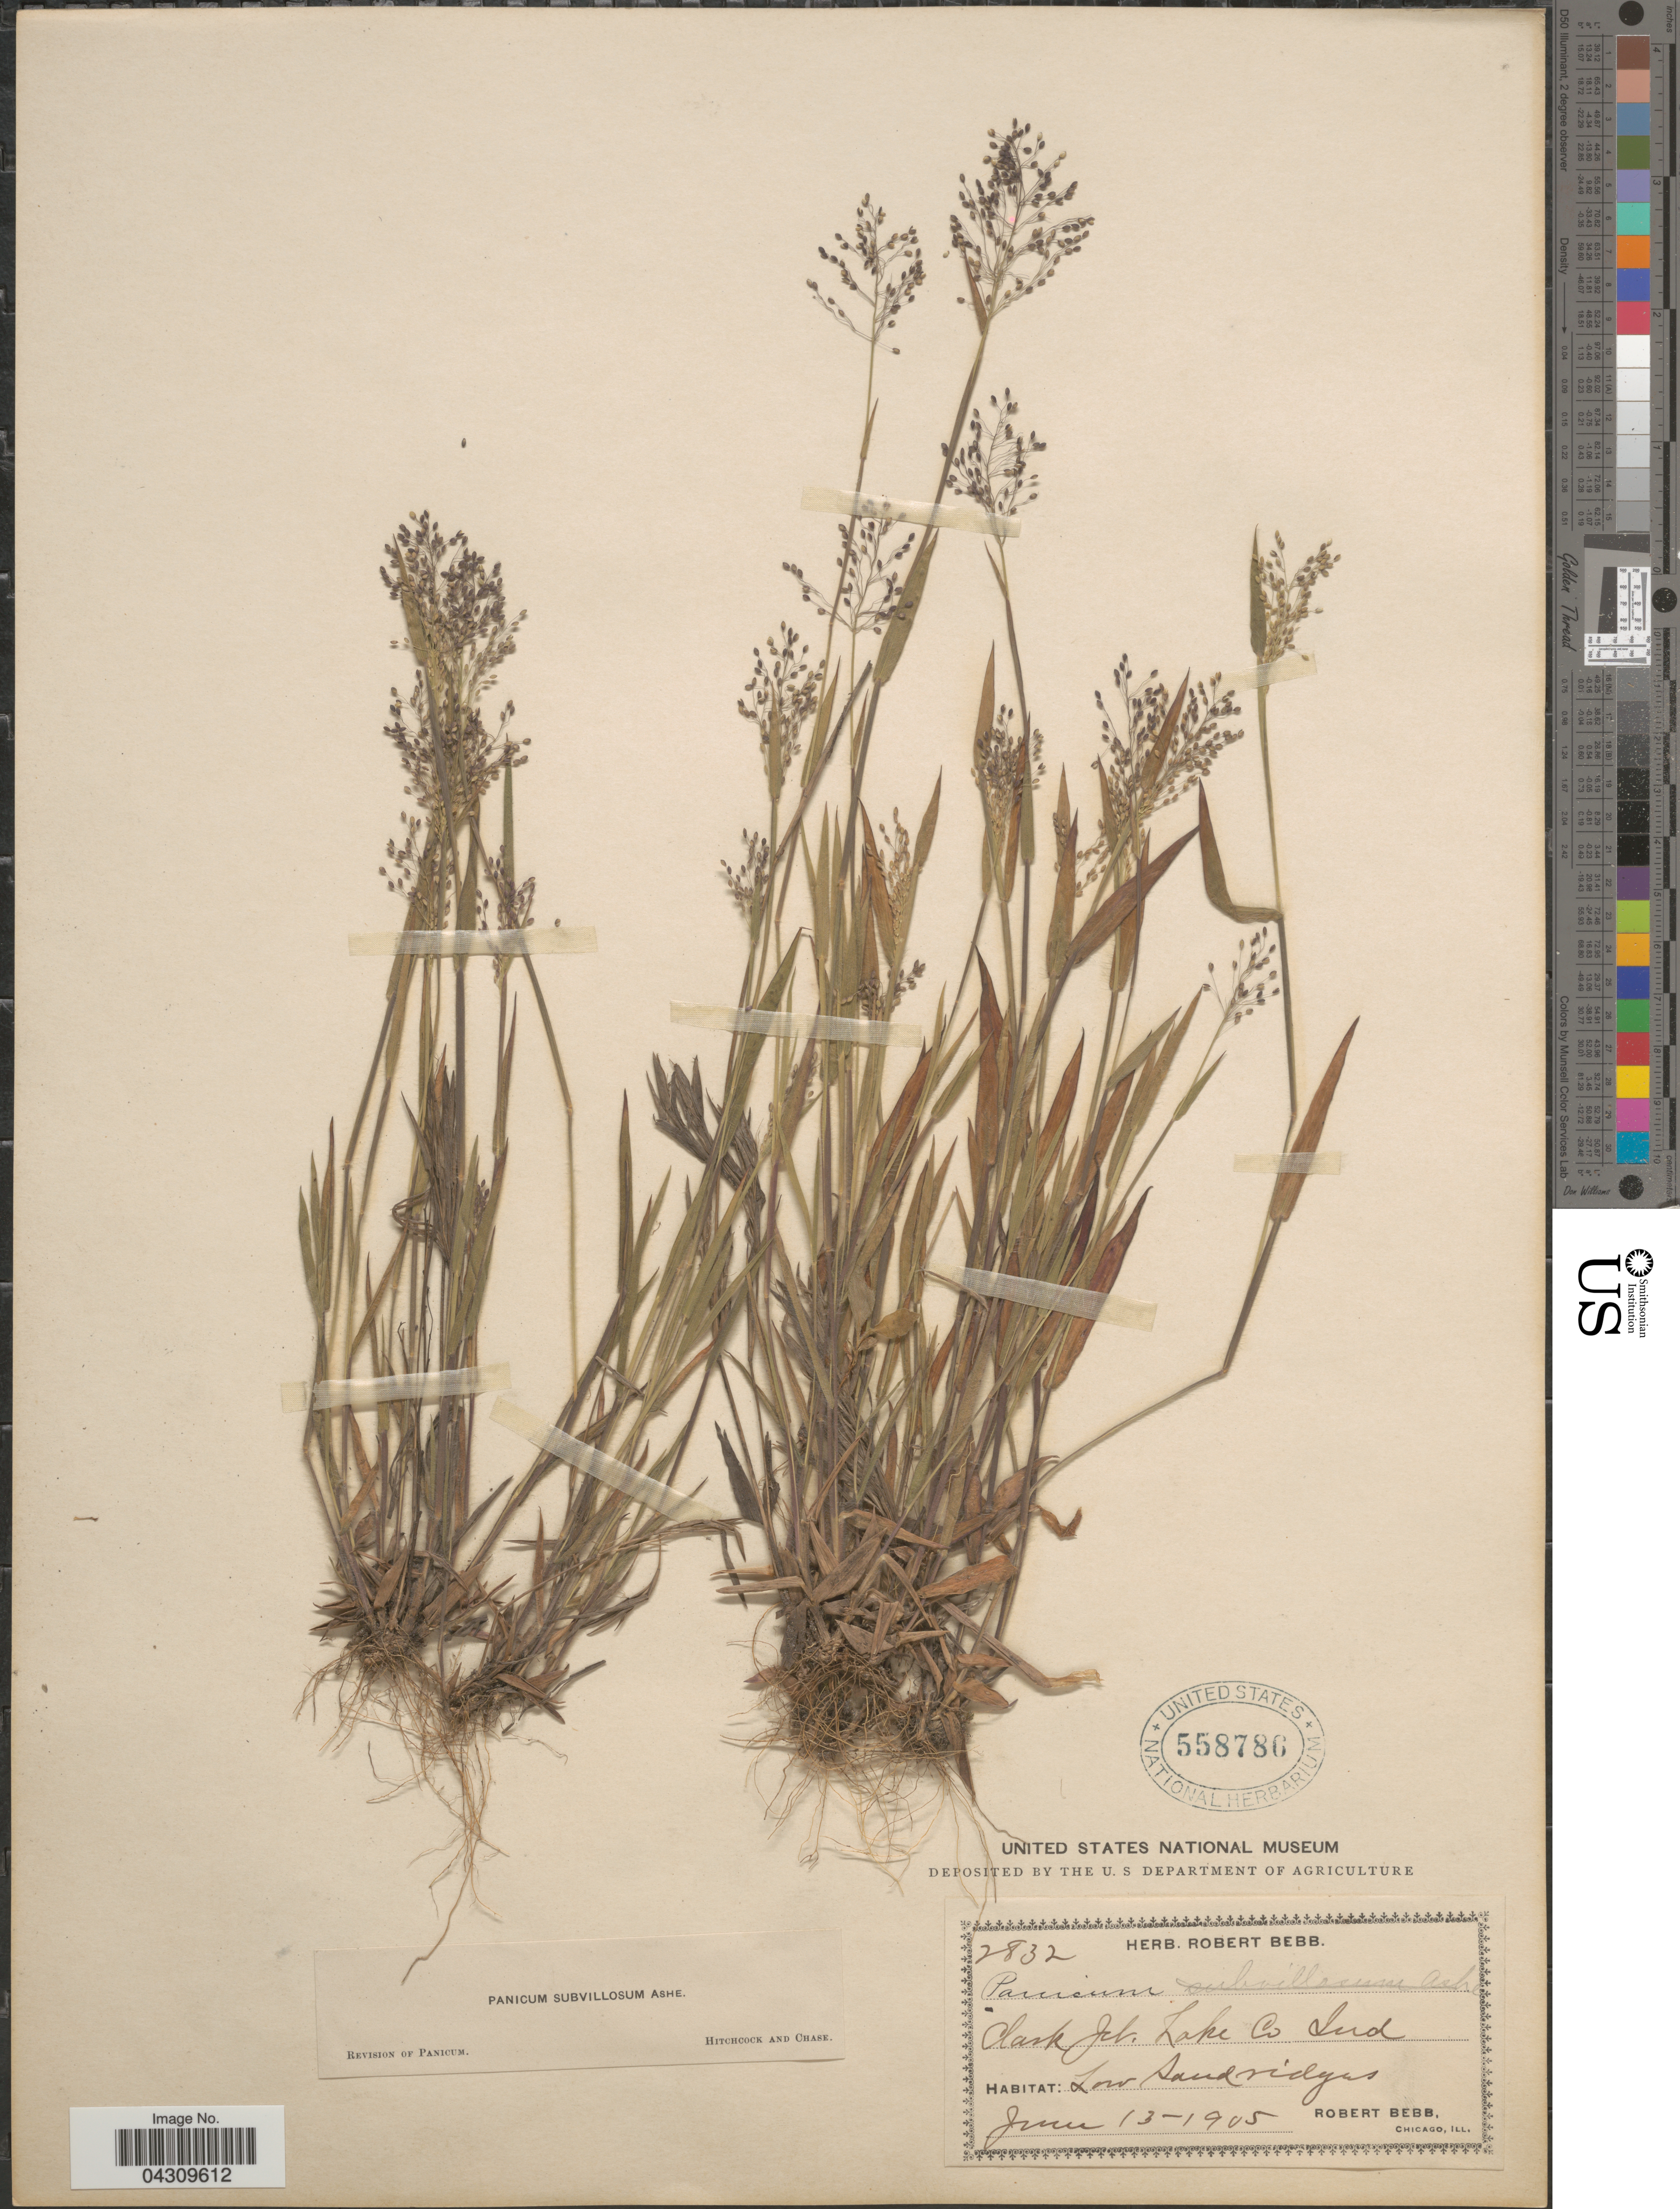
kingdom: Plantae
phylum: Tracheophyta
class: Liliopsida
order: Poales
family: Poaceae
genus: Dichanthelium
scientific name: Dichanthelium acuminatum var. acuminatum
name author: (Sw.) Gould & C.A. Clark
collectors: R. Bebb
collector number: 2832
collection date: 1905-06-13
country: United States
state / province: Indiana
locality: Clark Jct. Lake Co.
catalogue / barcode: US 558786